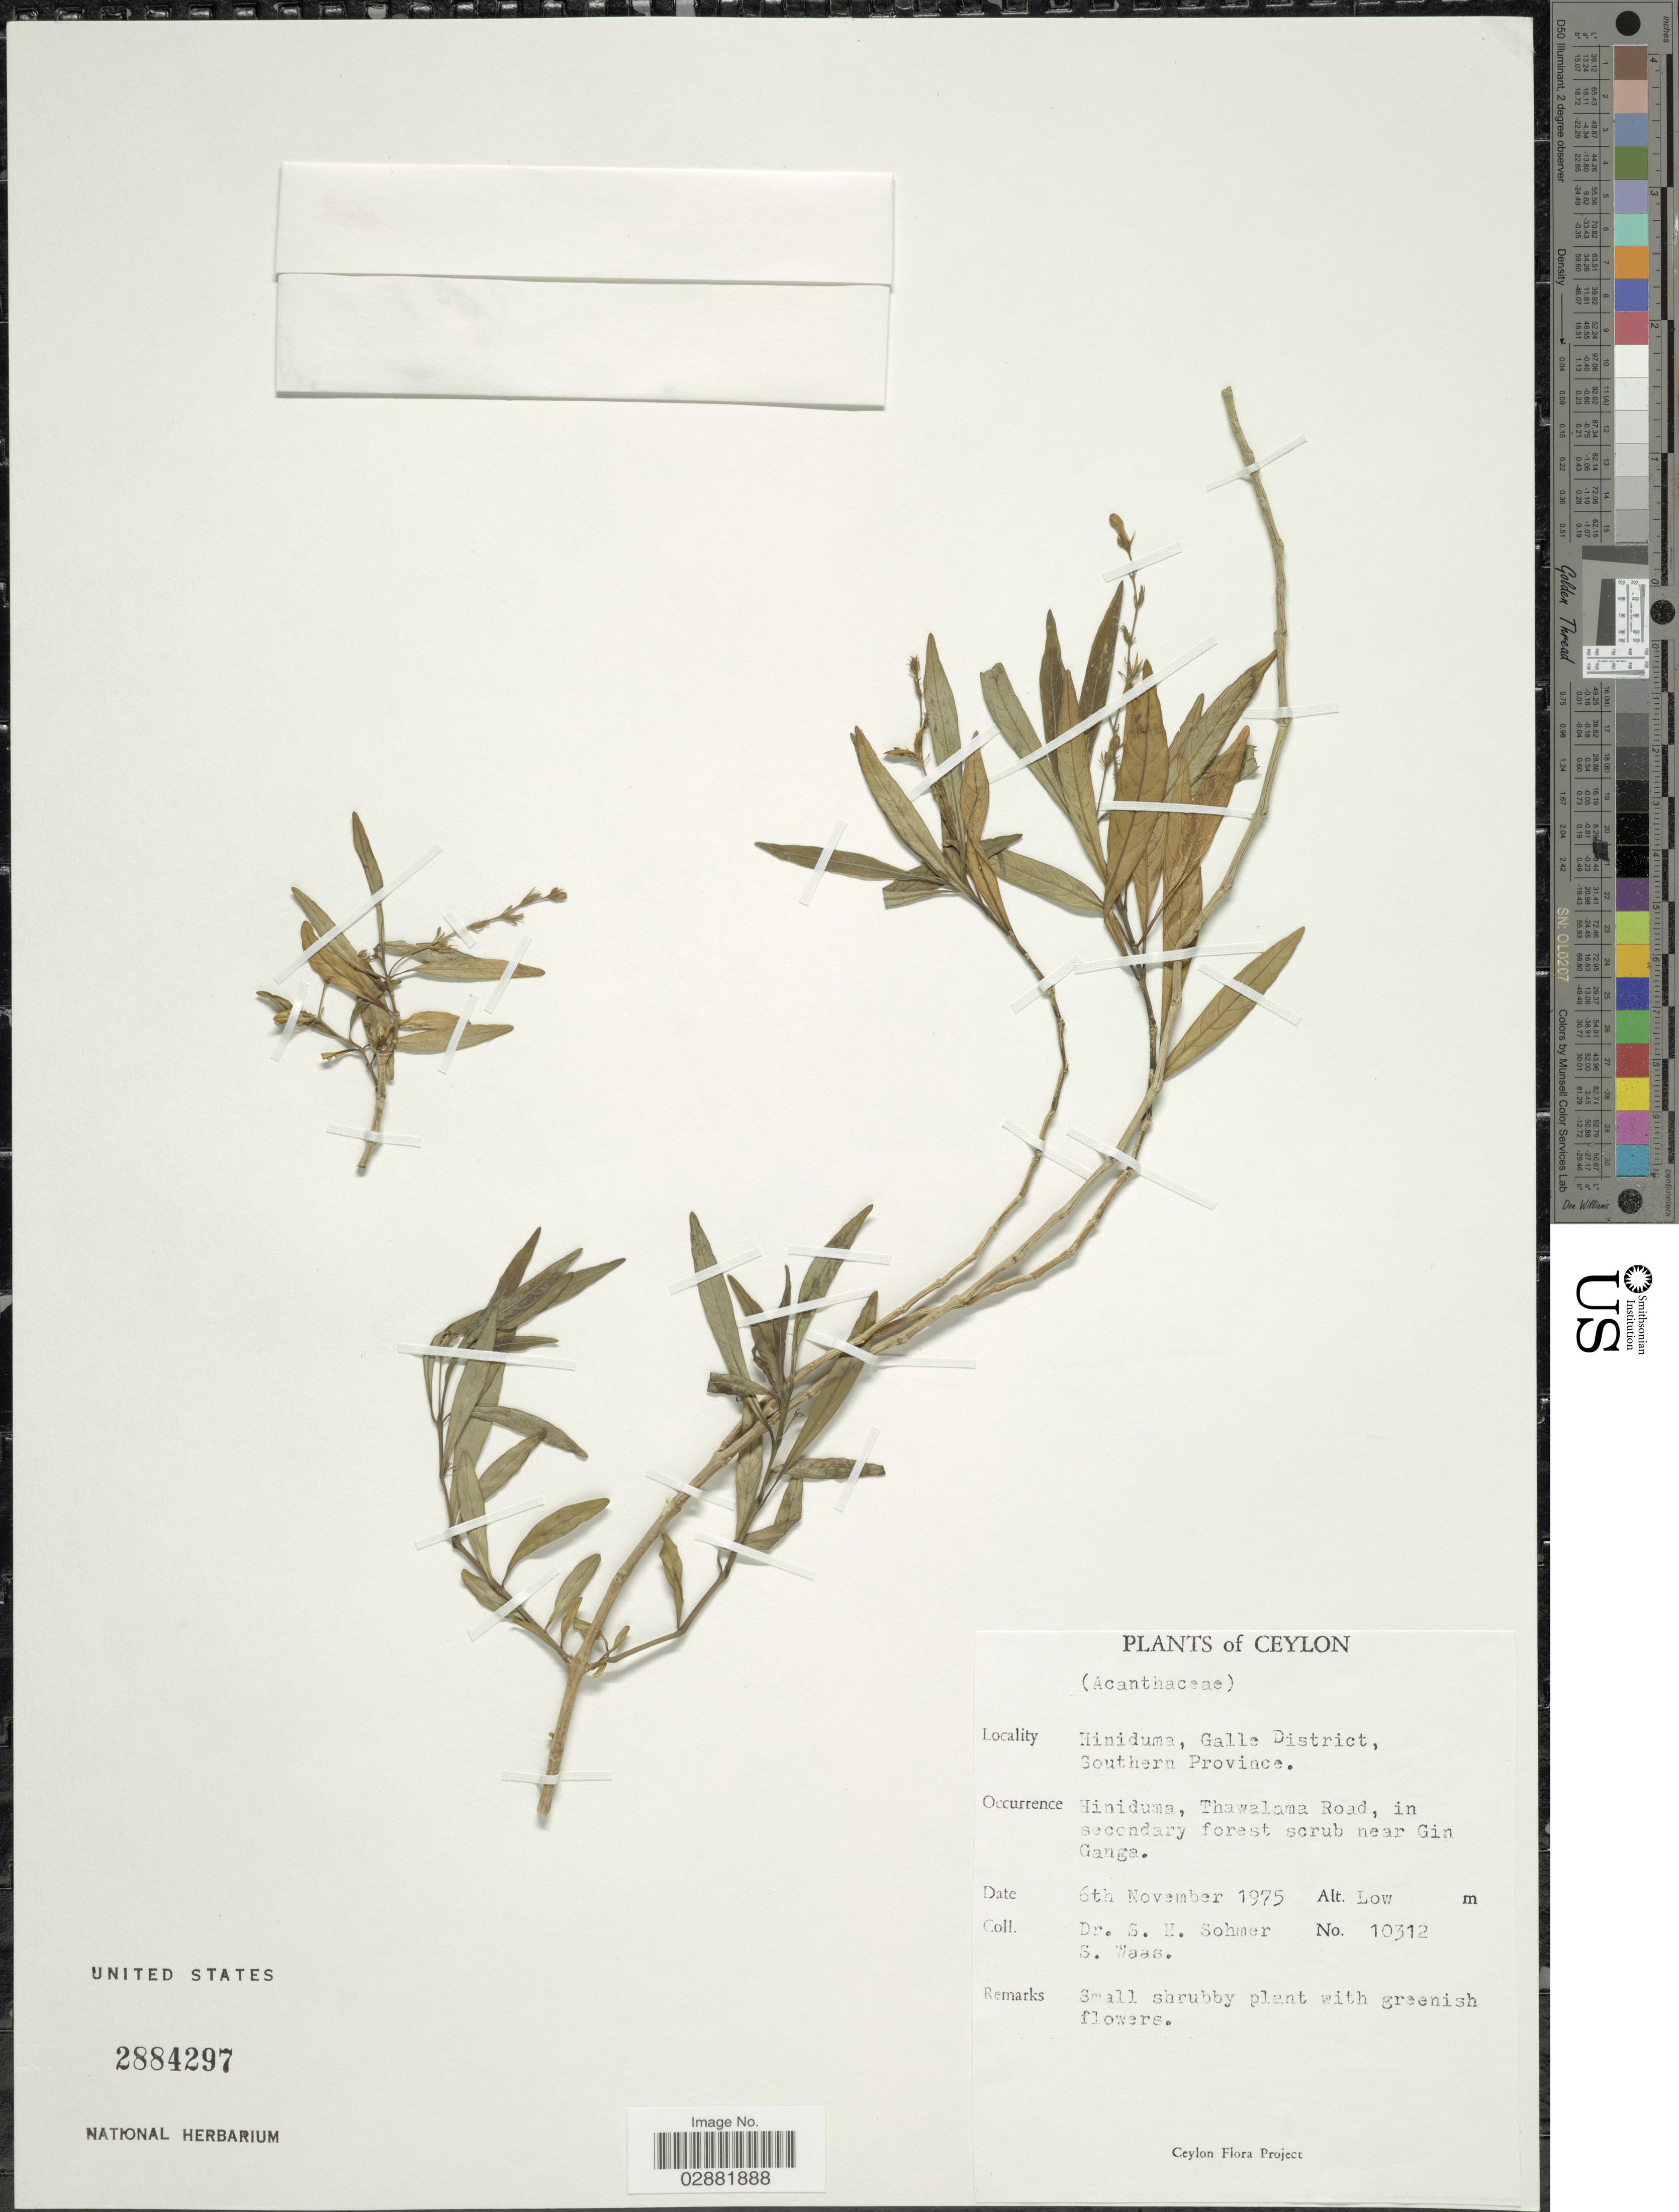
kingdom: Plantae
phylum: Tracheophyta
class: Magnoliopsida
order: Lamiales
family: Acanthaceae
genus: Justicia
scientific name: Justicia hookeriana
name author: T. Anderson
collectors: S. H. Sohmer & S. Waas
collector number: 10312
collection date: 1975-11-06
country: Sri Lanka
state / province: Southern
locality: Ceylon, Hiniduma, Galle District, Hiniduma, Thawalama Road, in secondary forest scrub near Gin Ganga.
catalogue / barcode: US 2884297